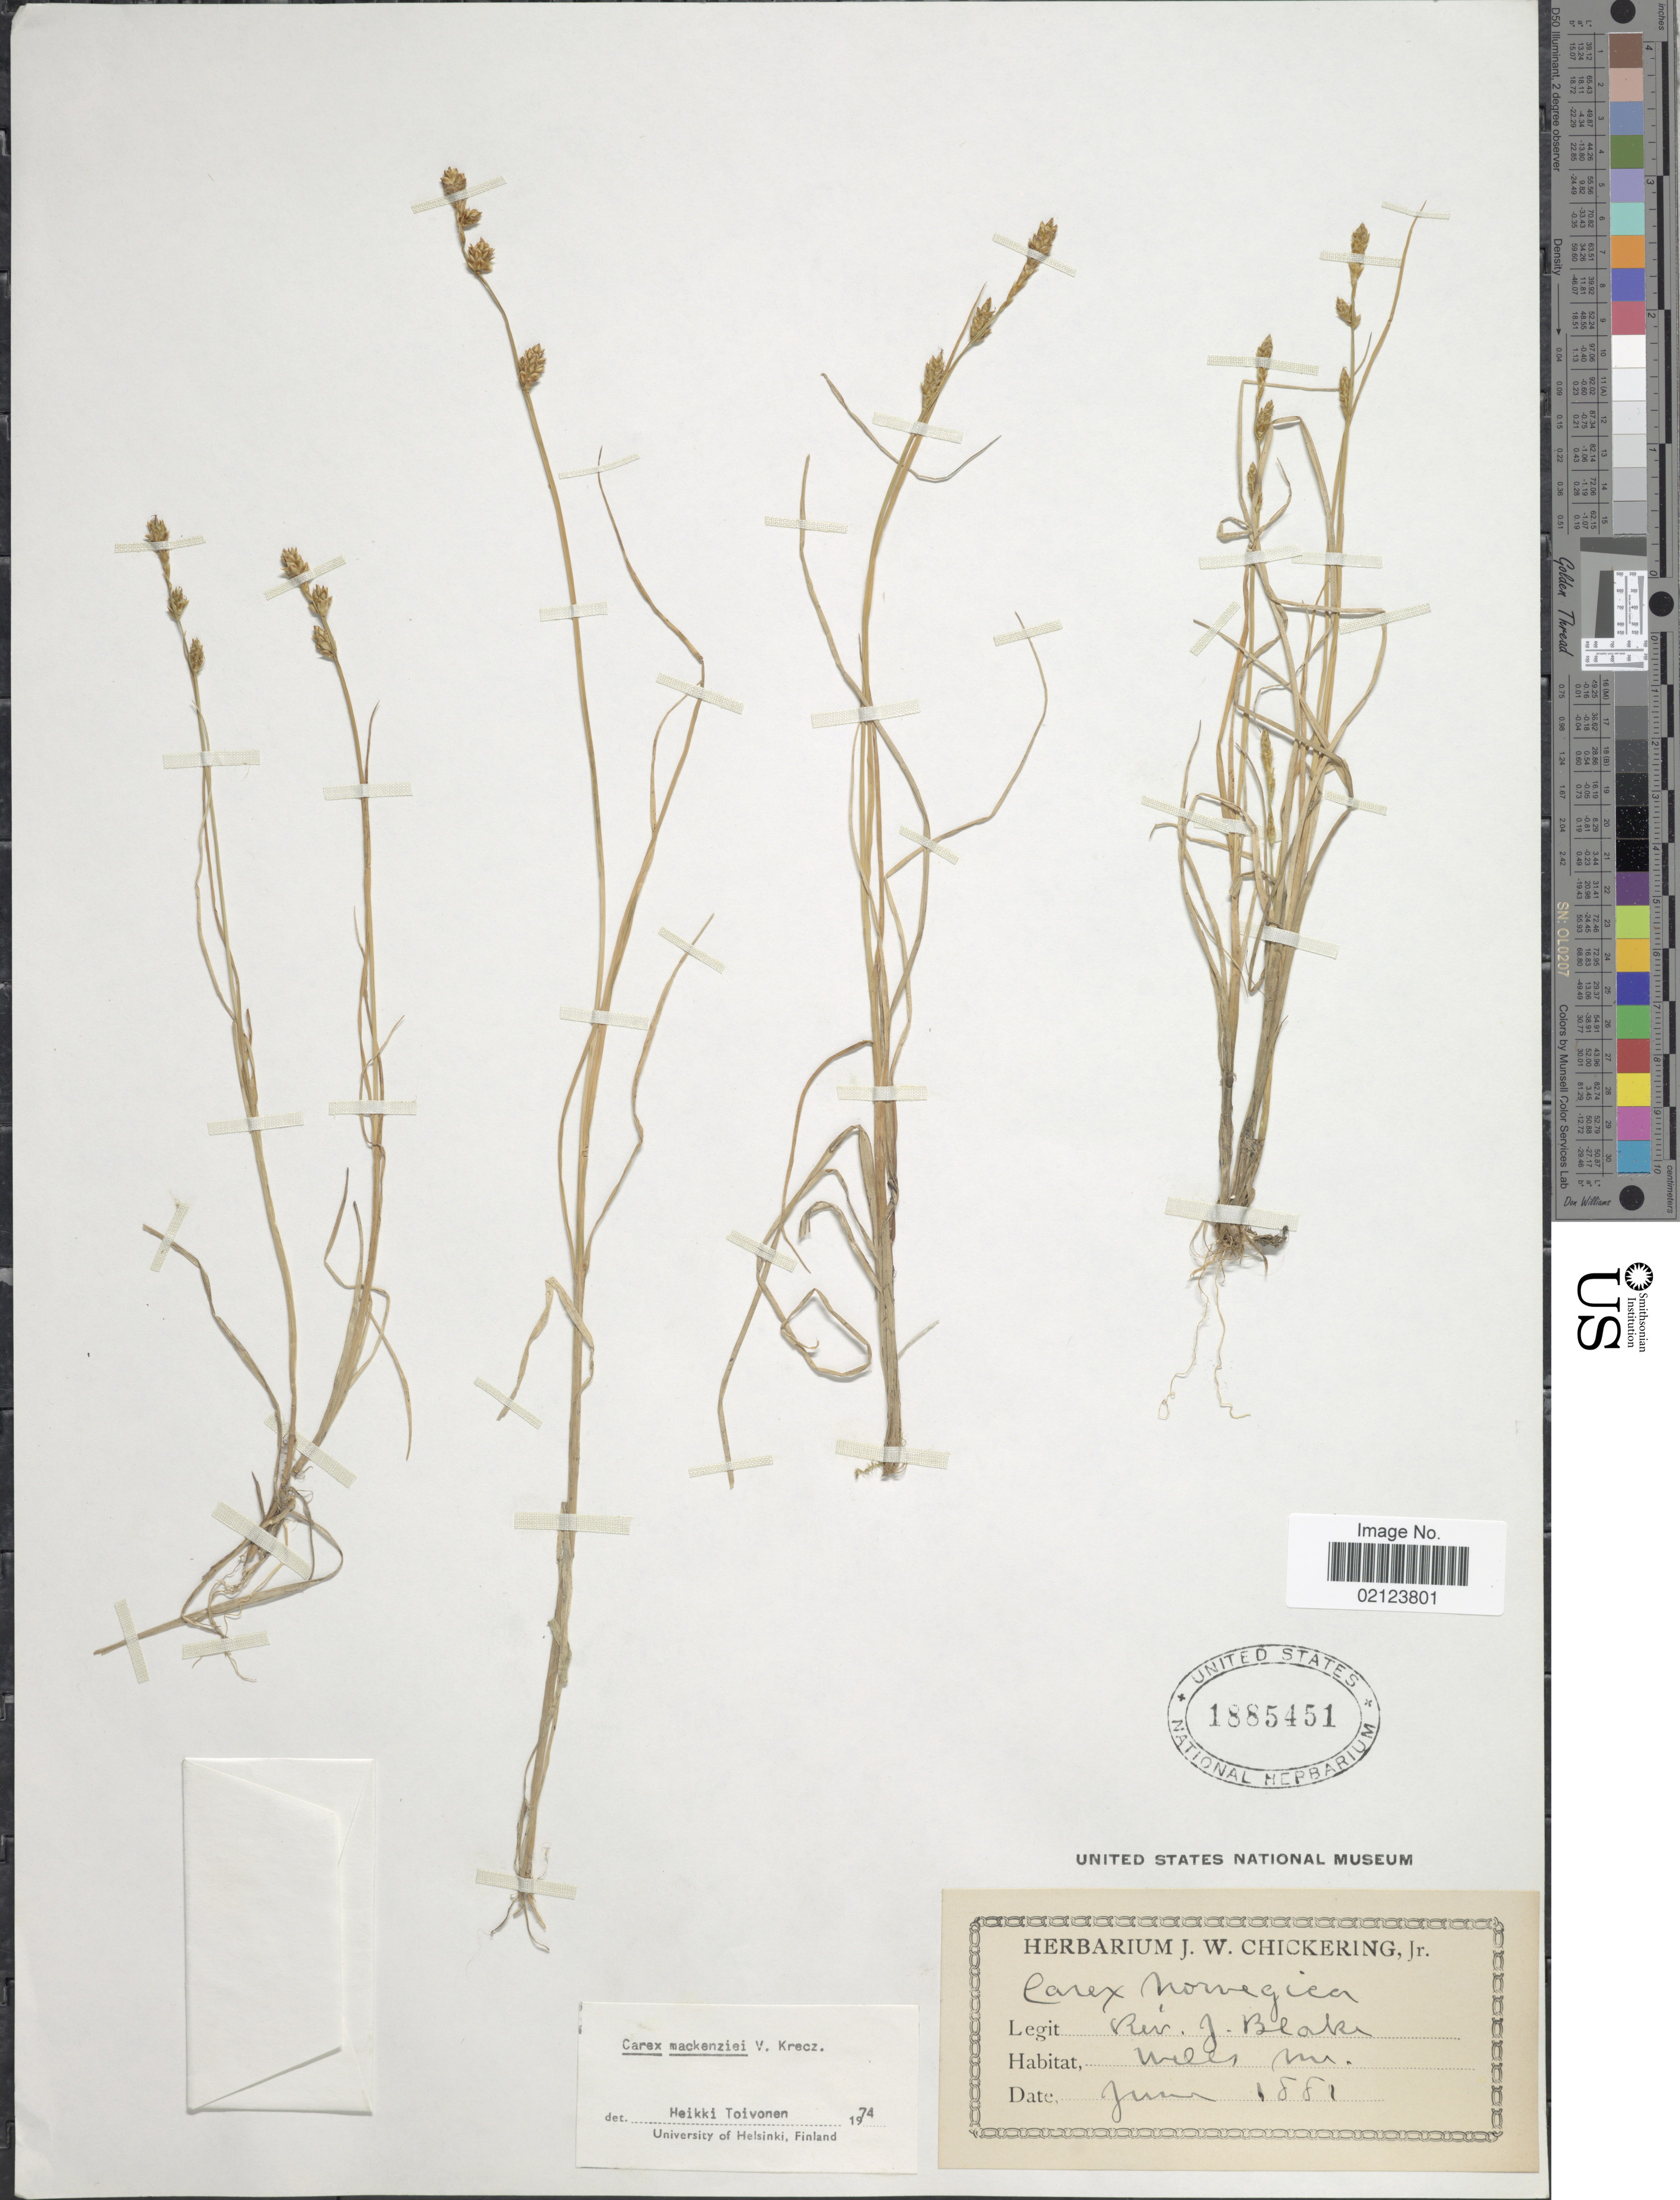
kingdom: Plantae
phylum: Tracheophyta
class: Liliopsida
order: Poales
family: Cyperaceae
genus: Carex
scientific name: Carex mackenziei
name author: V.I. Krecz.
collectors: J. Blake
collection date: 1881-06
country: United States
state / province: Maine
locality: Wells, Maine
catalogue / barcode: US 1885451